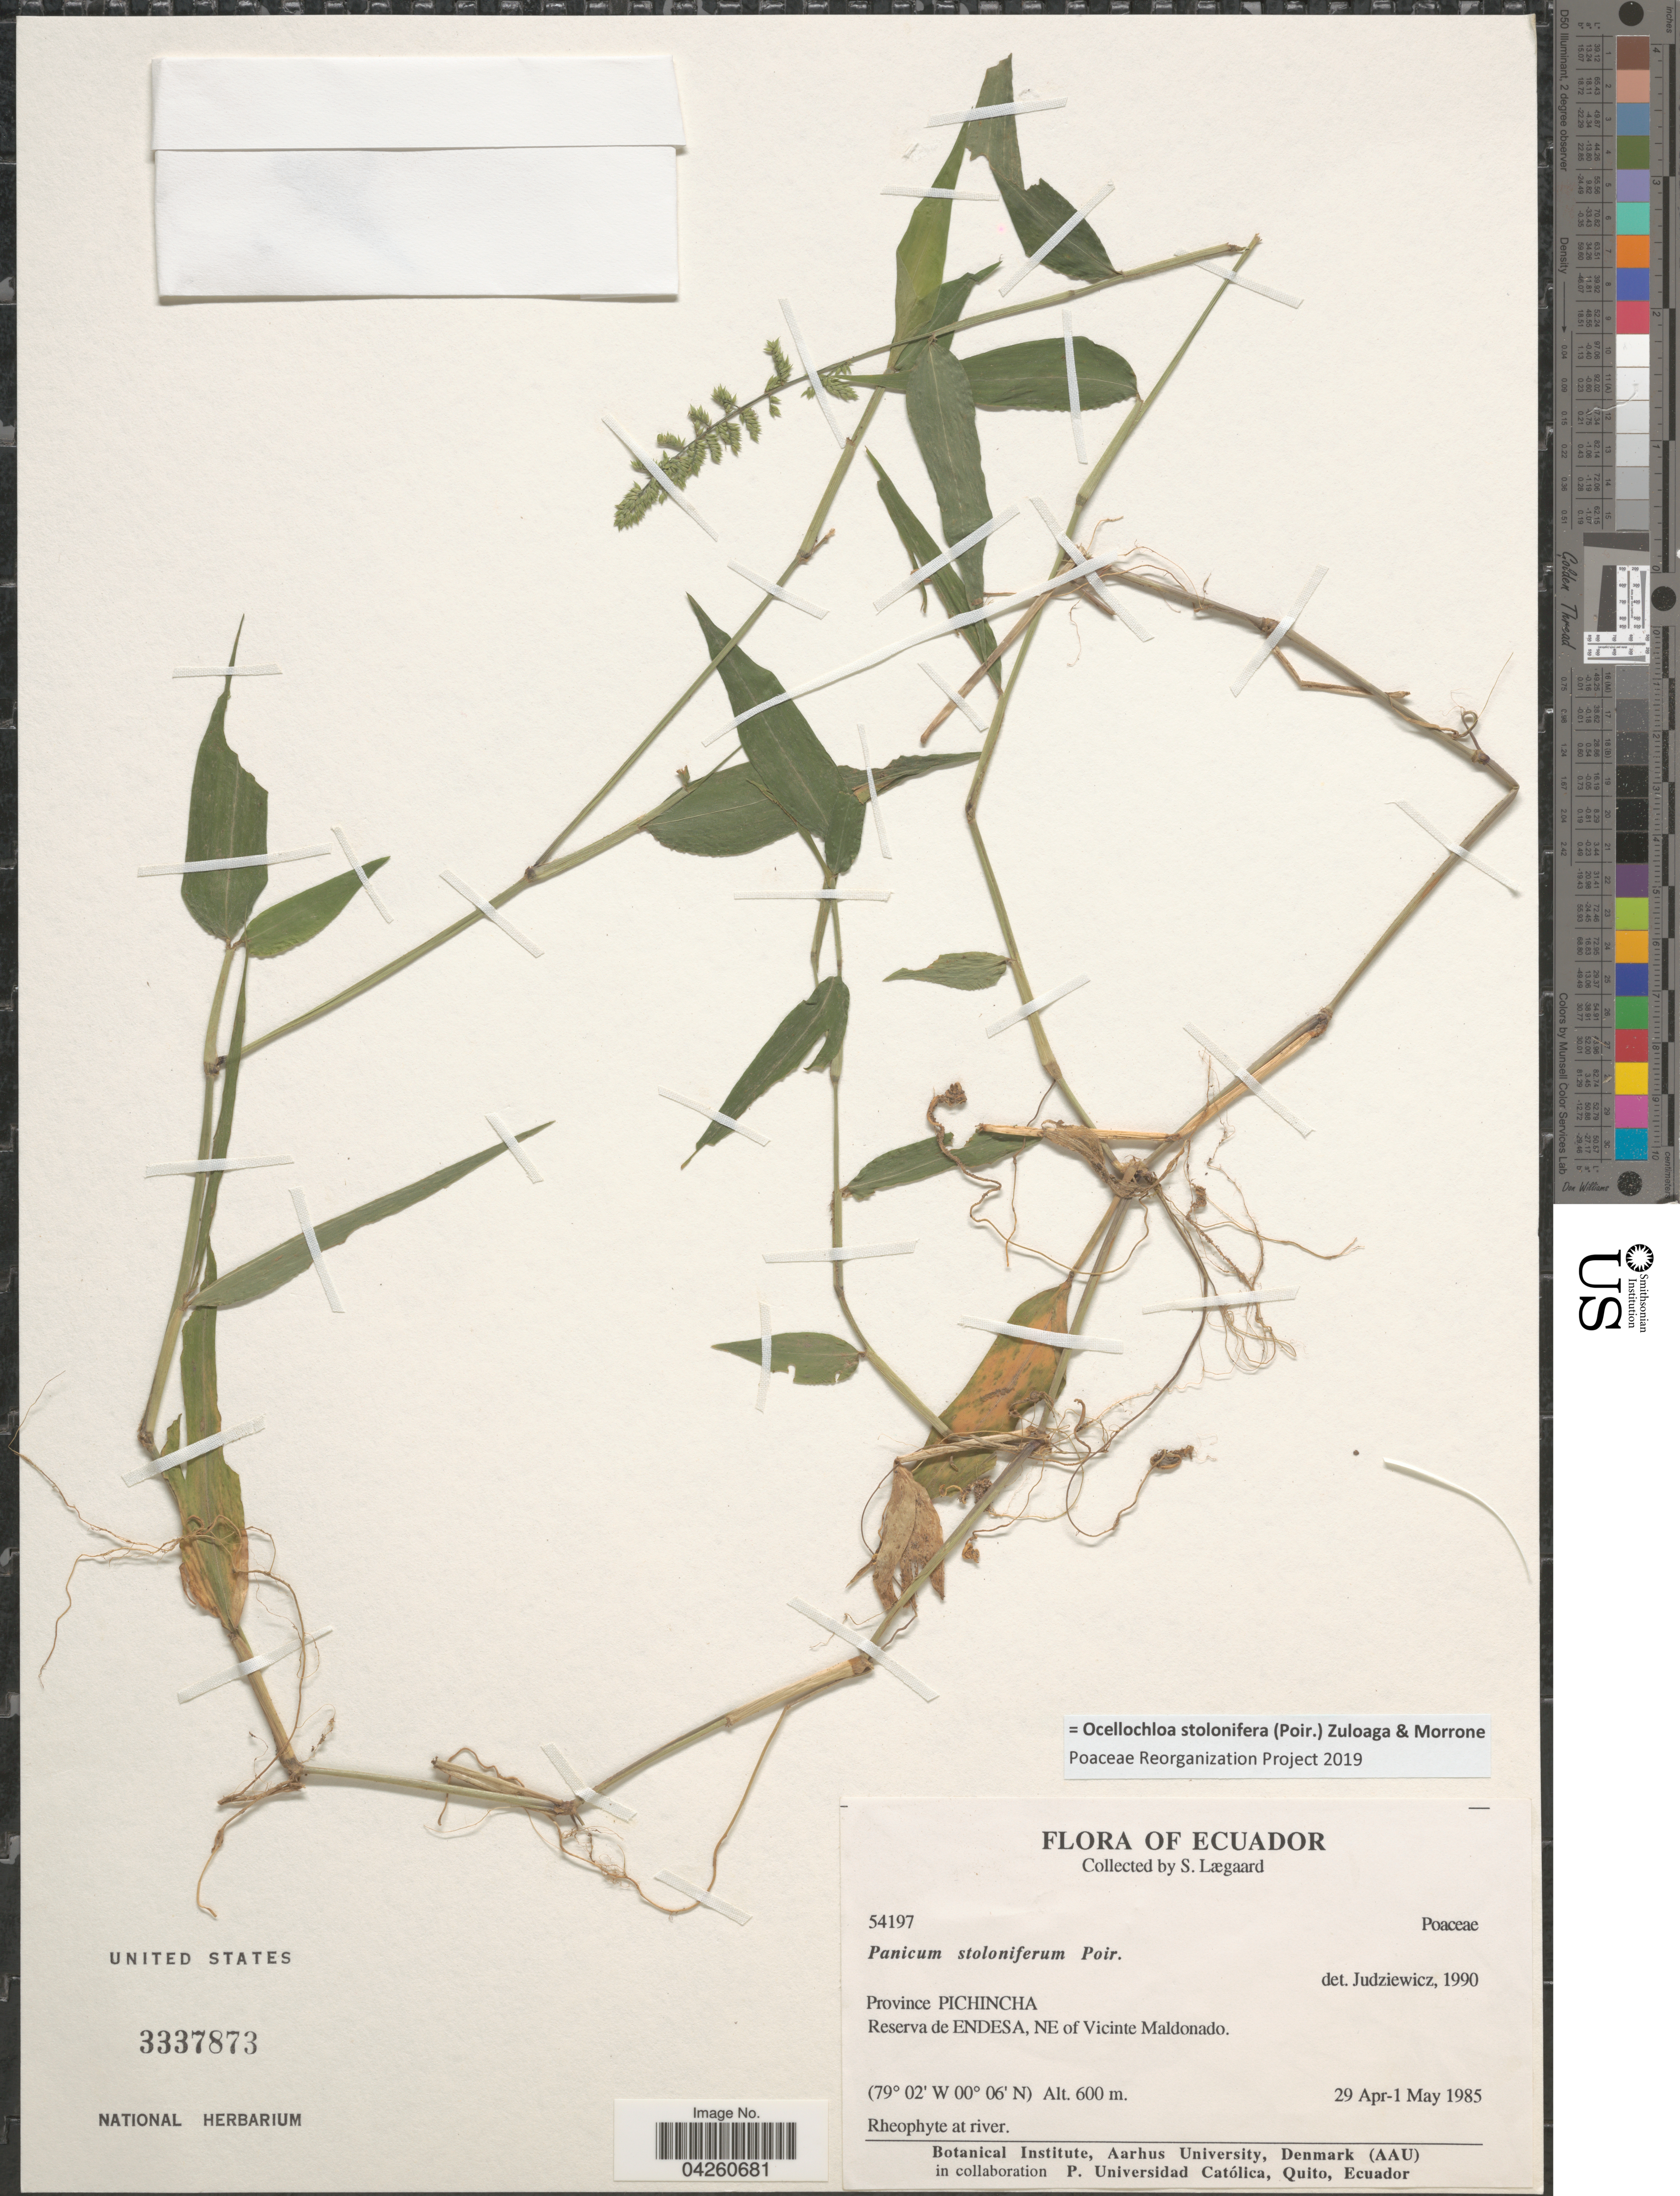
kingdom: Plantae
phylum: Tracheophyta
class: Liliopsida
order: Poales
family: Poaceae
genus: Ocellochloa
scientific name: Ocellochloa stolonifera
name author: (Poir.) Zuloaga & Morrone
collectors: S. Lægaard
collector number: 54197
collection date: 1985-04-29/1985-05-01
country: Ecuador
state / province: Pichincha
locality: Reserva de Endesa, NE of Vicente Maldonado.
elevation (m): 600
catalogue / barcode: US 3337873